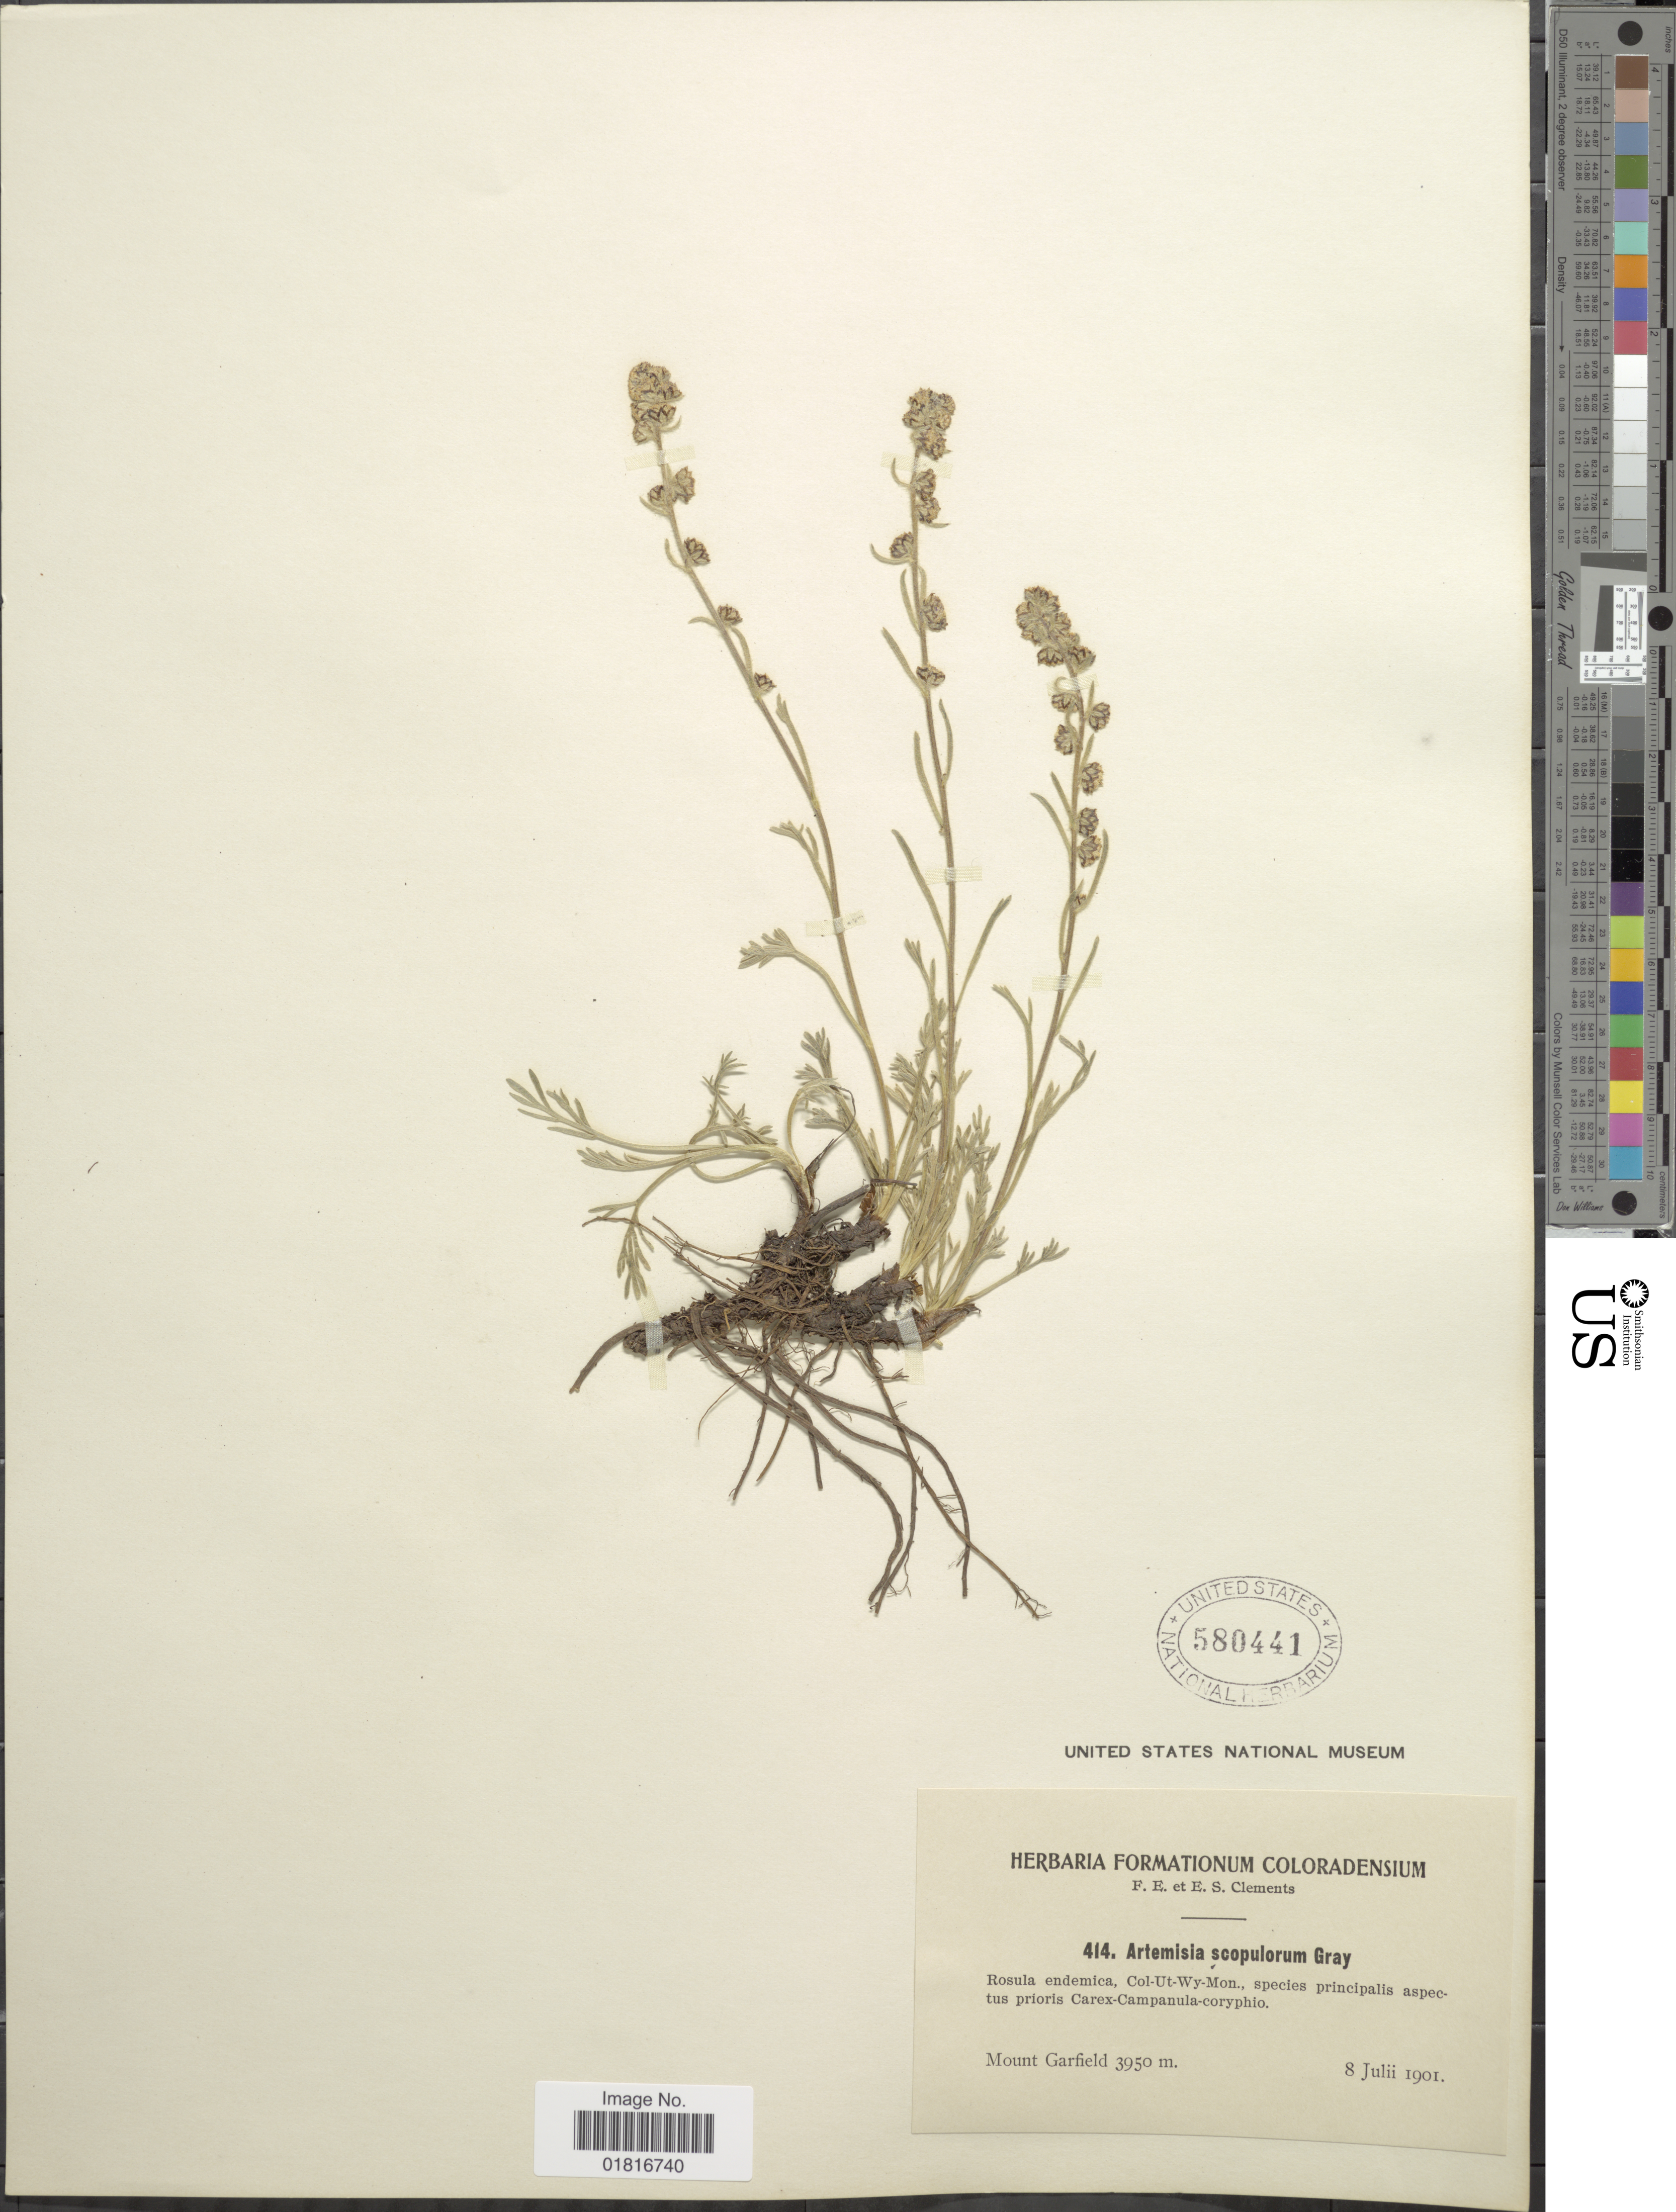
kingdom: Plantae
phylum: Tracheophyta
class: Magnoliopsida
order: Asterales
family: Asteraceae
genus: Artemisia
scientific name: Artemisia scopulorum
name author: A. Gray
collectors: F. E. Clements & E. S. Clements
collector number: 414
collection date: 1901-07-08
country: United States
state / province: Colorado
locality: Mount Garfield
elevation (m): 3950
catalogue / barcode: US 580441